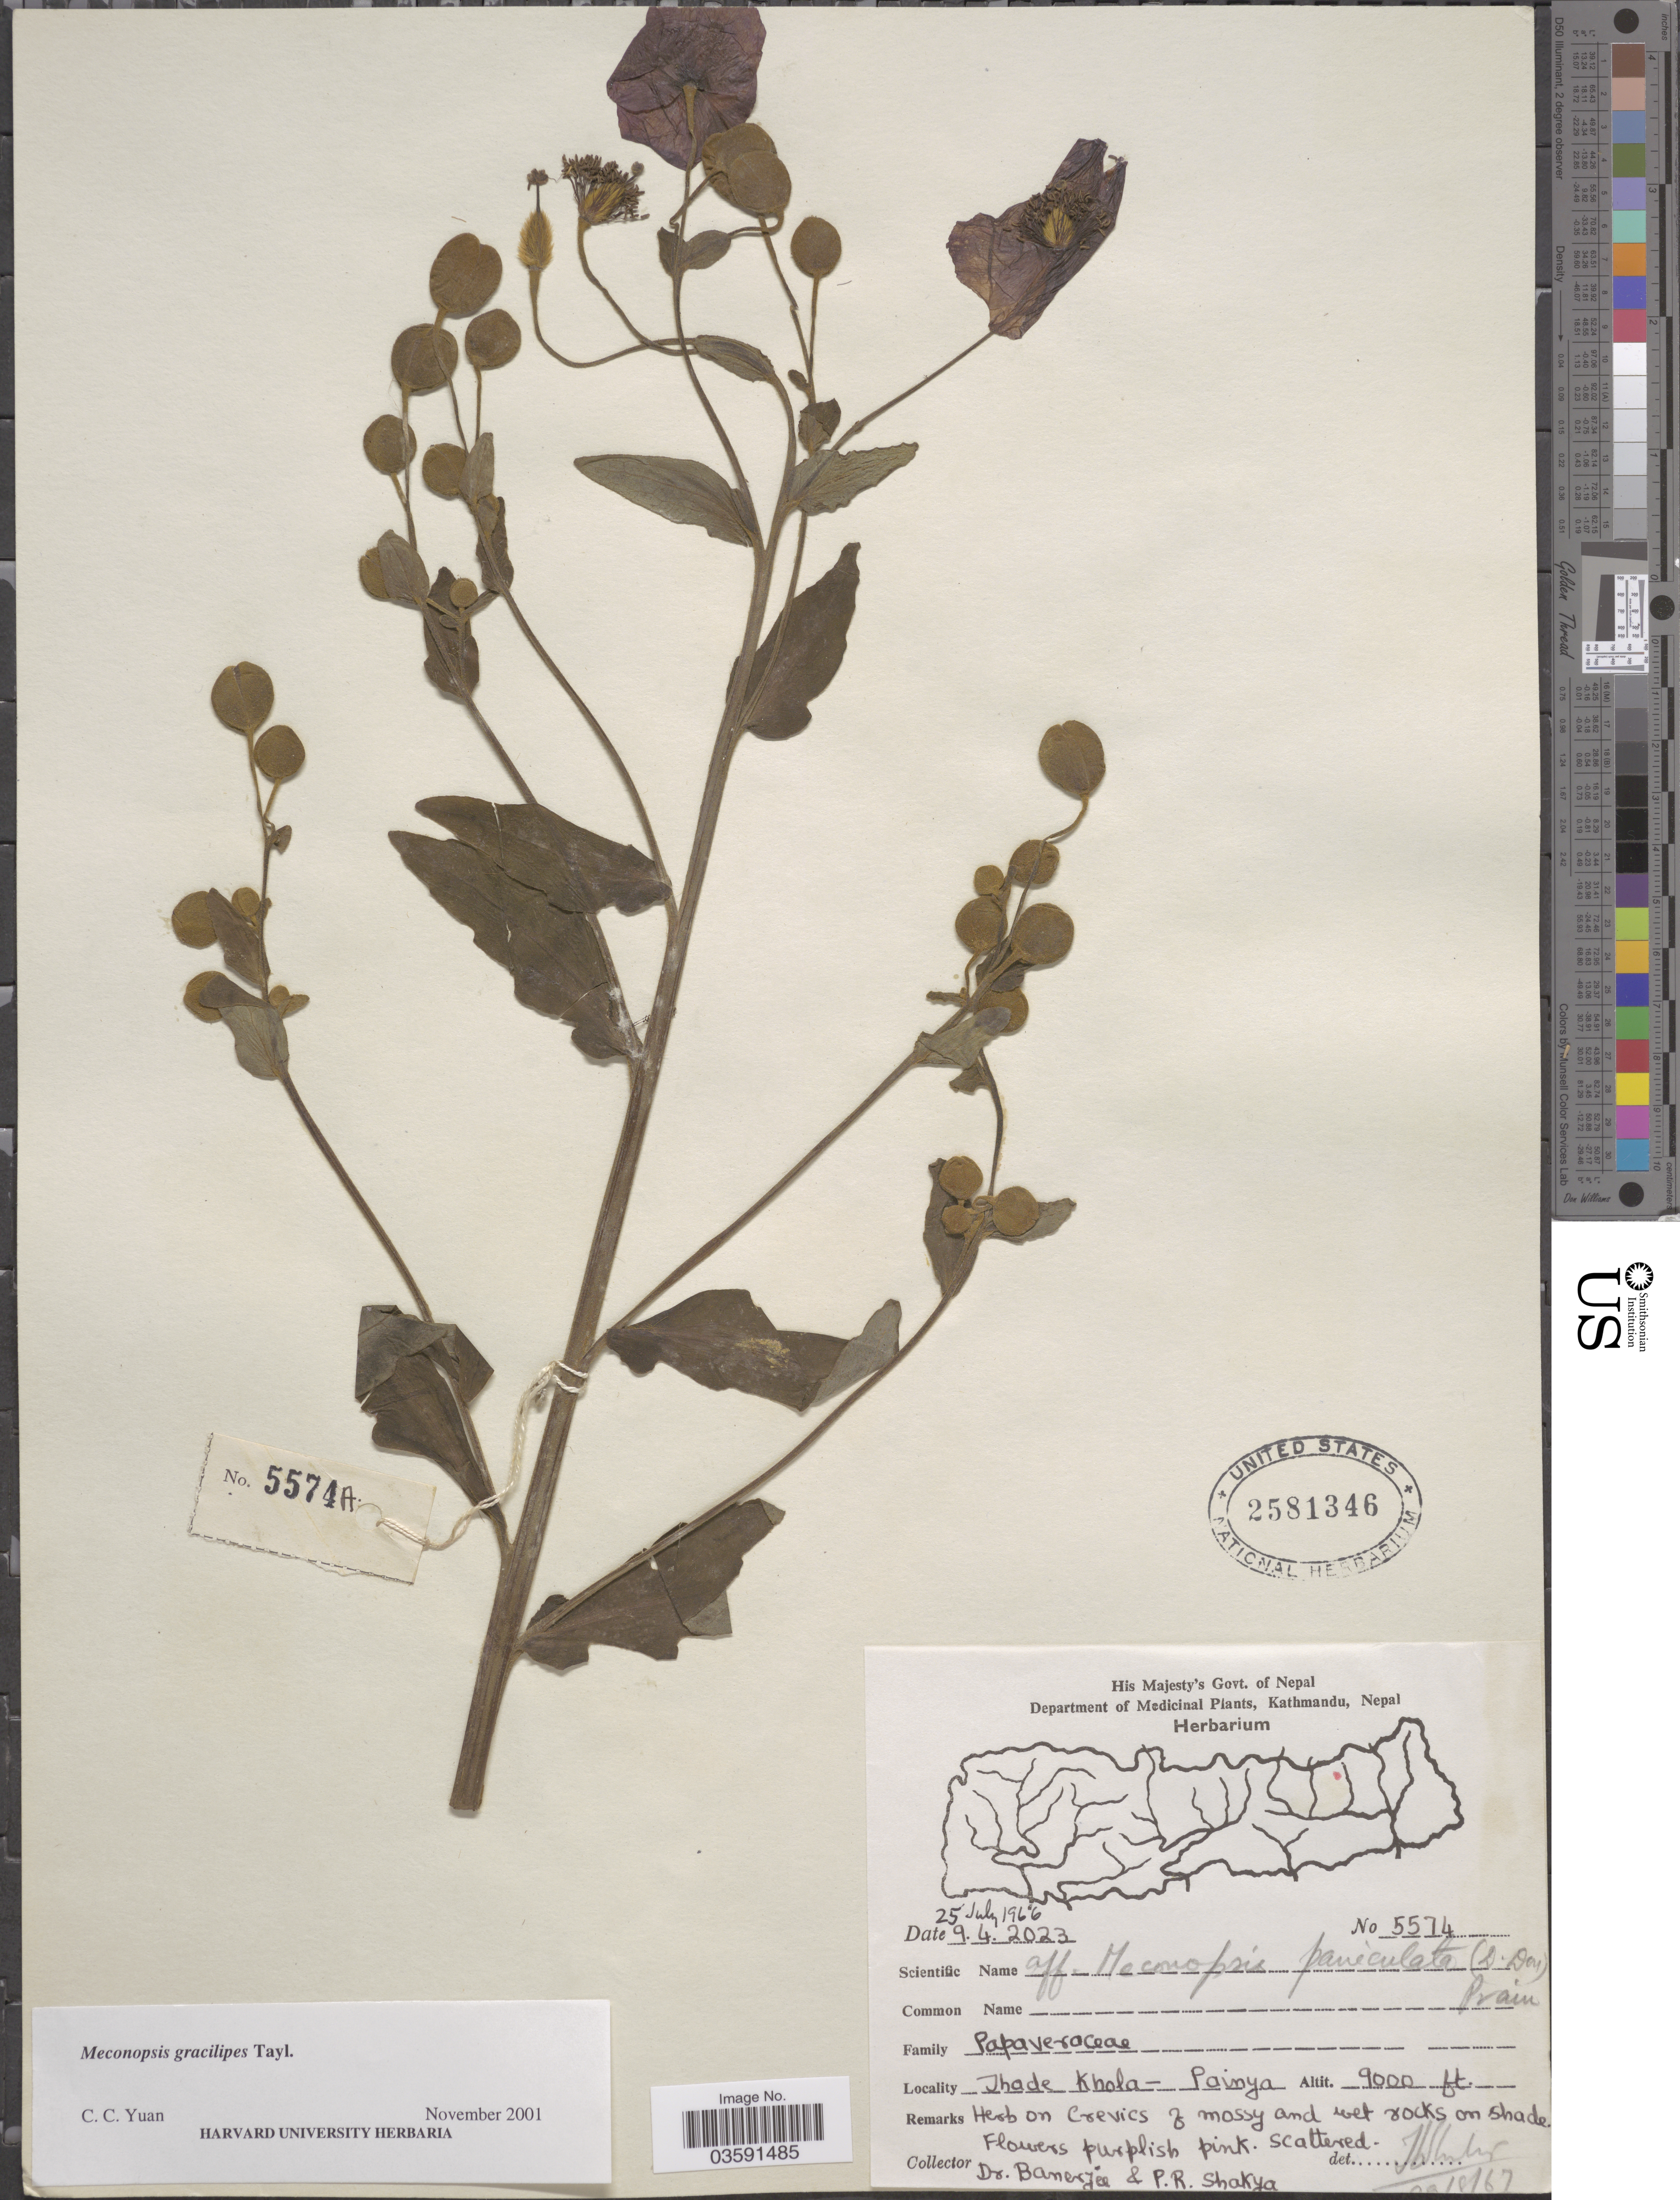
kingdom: Plantae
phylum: Tracheophyta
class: Magnoliopsida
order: Ranunculales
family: Papaveraceae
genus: Meconopsis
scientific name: Meconopsis gracilipes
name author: G. Taylor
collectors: -. Banerjee & P. Shakya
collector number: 5574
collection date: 1966-07-25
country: Nepal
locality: Thade Khola - Painya.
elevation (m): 2743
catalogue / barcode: US 2581346